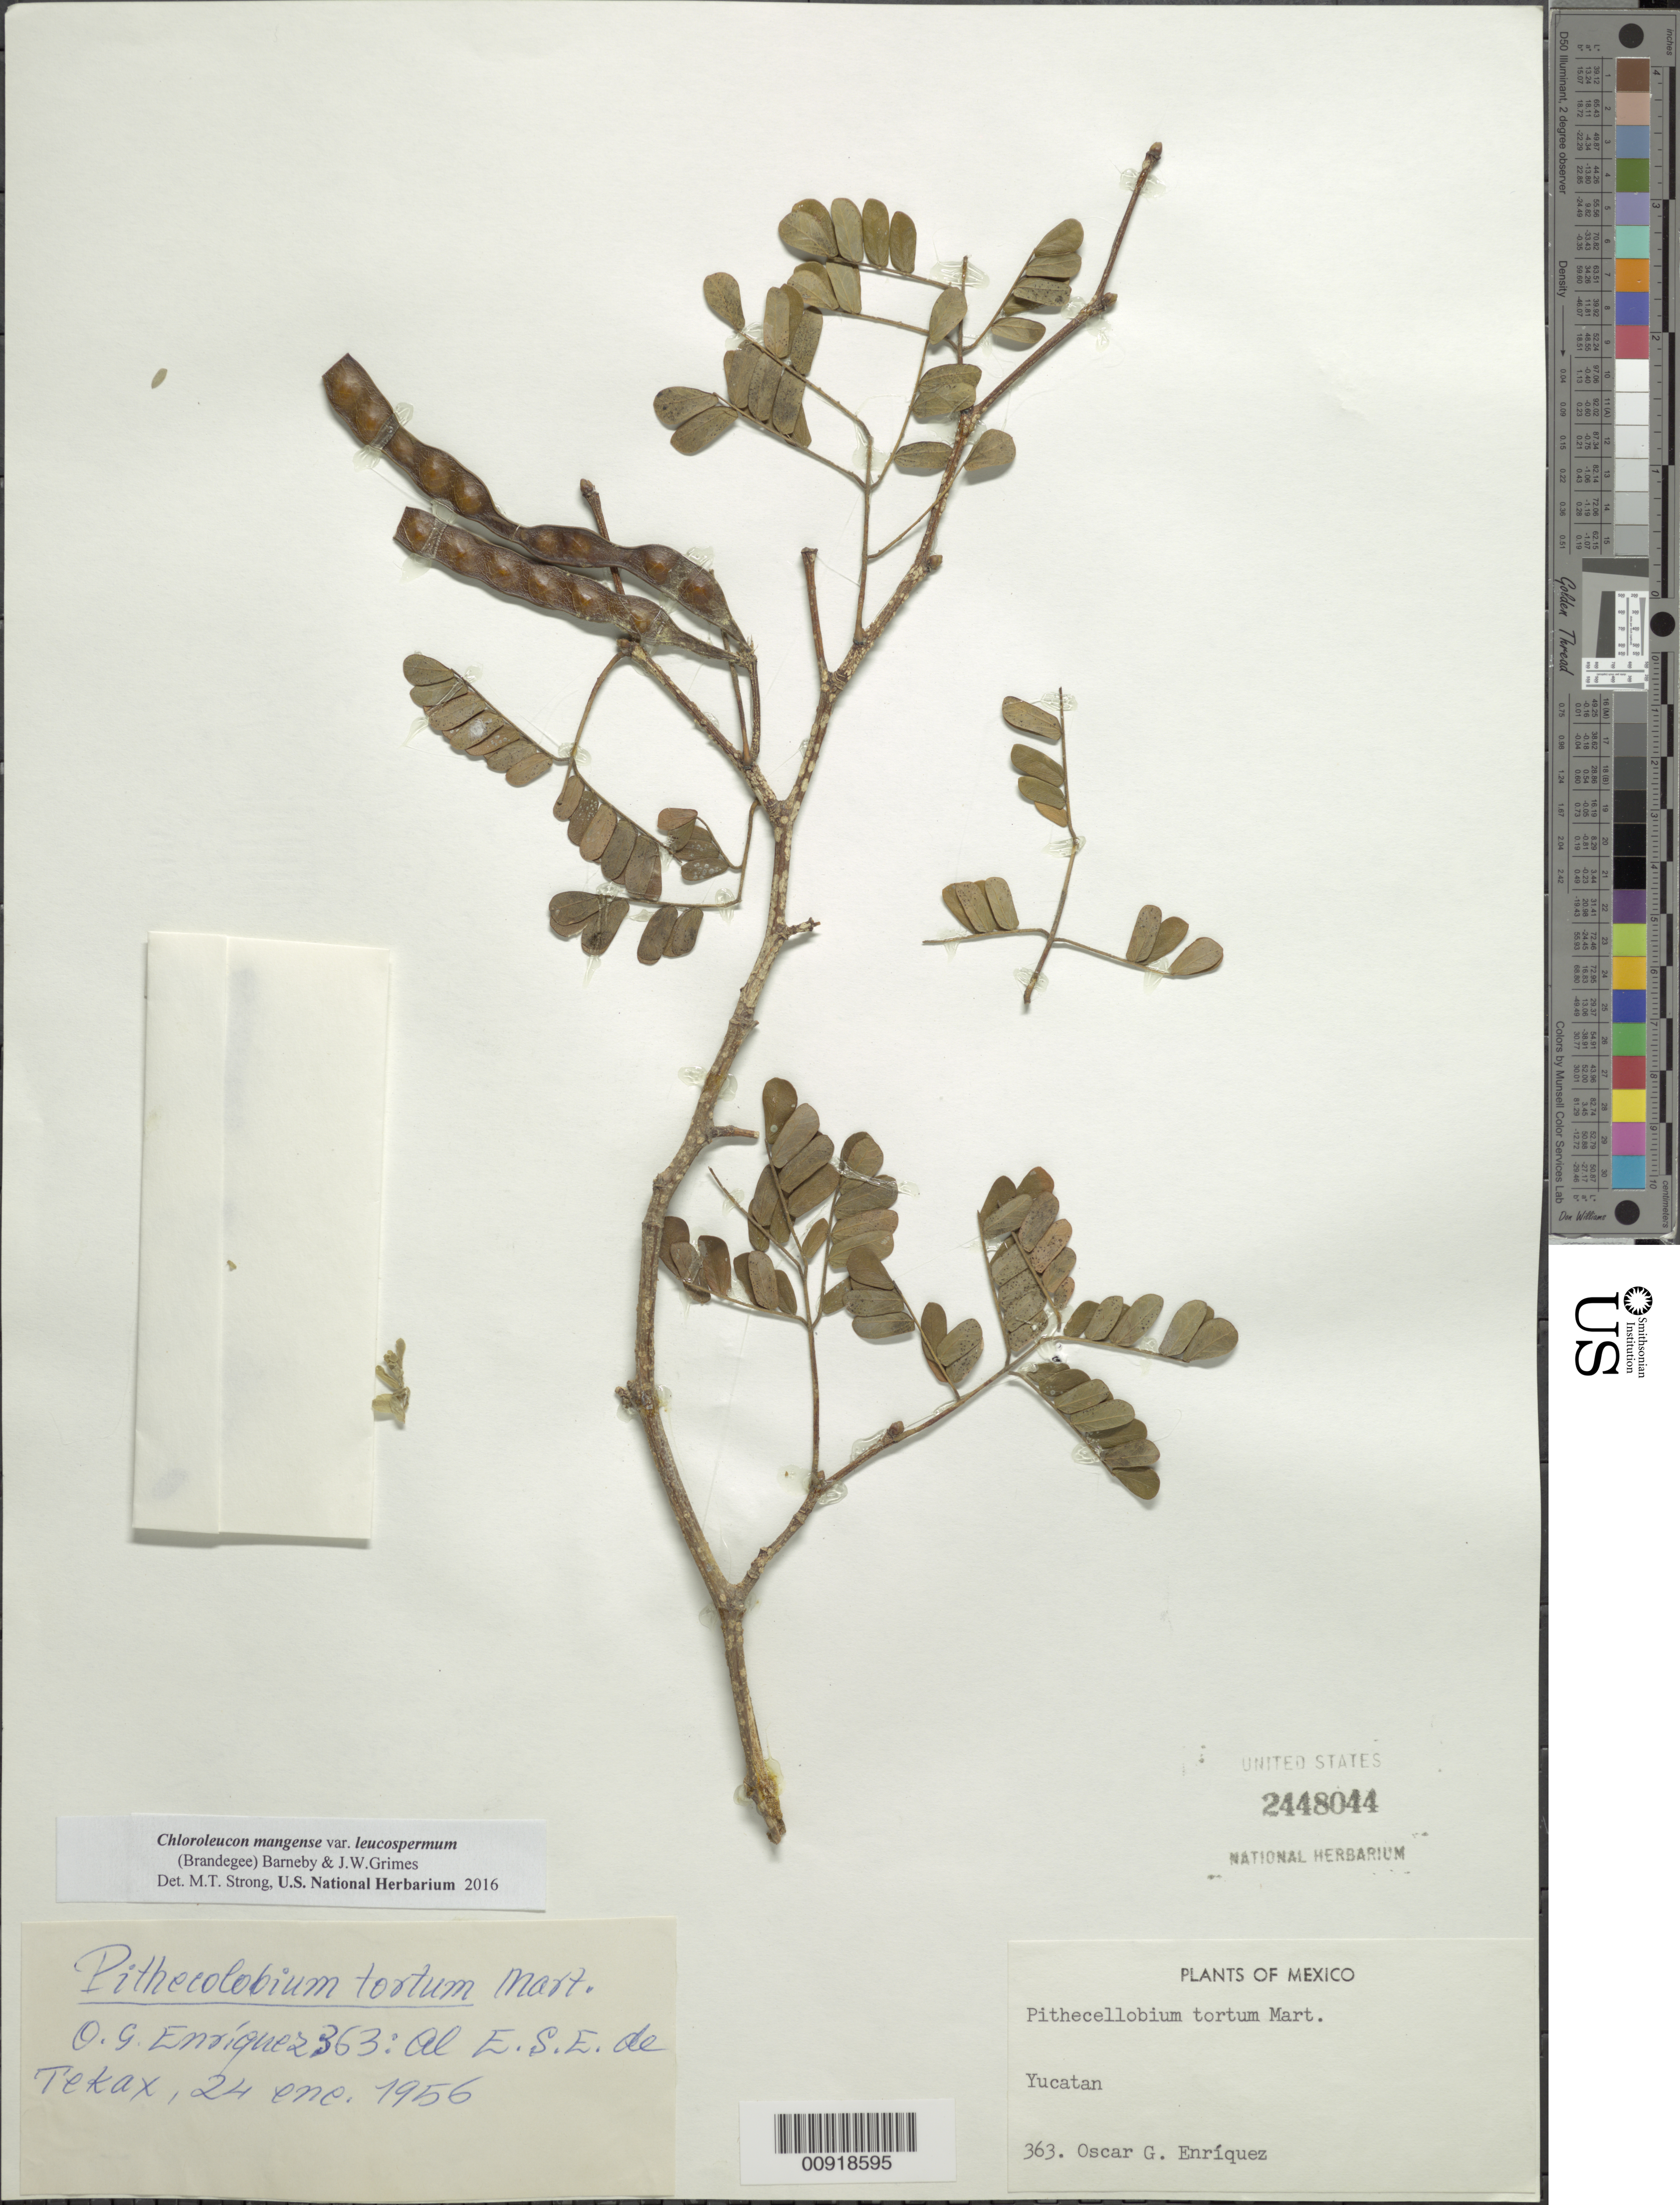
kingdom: Plantae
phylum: Tracheophyta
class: Magnoliopsida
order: Fabales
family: Fabaceae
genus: Chloroleucon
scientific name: Chloroleucon mangense var. leucospermum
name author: (Brandegee) Barneby & J.W. Grimes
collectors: O. Enriquez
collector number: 363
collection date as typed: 24 Jan 1956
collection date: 1956-01-24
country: Mexico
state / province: Yucatán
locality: Al E.S.E. de Tekax, Yucatán.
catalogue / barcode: US 2448044